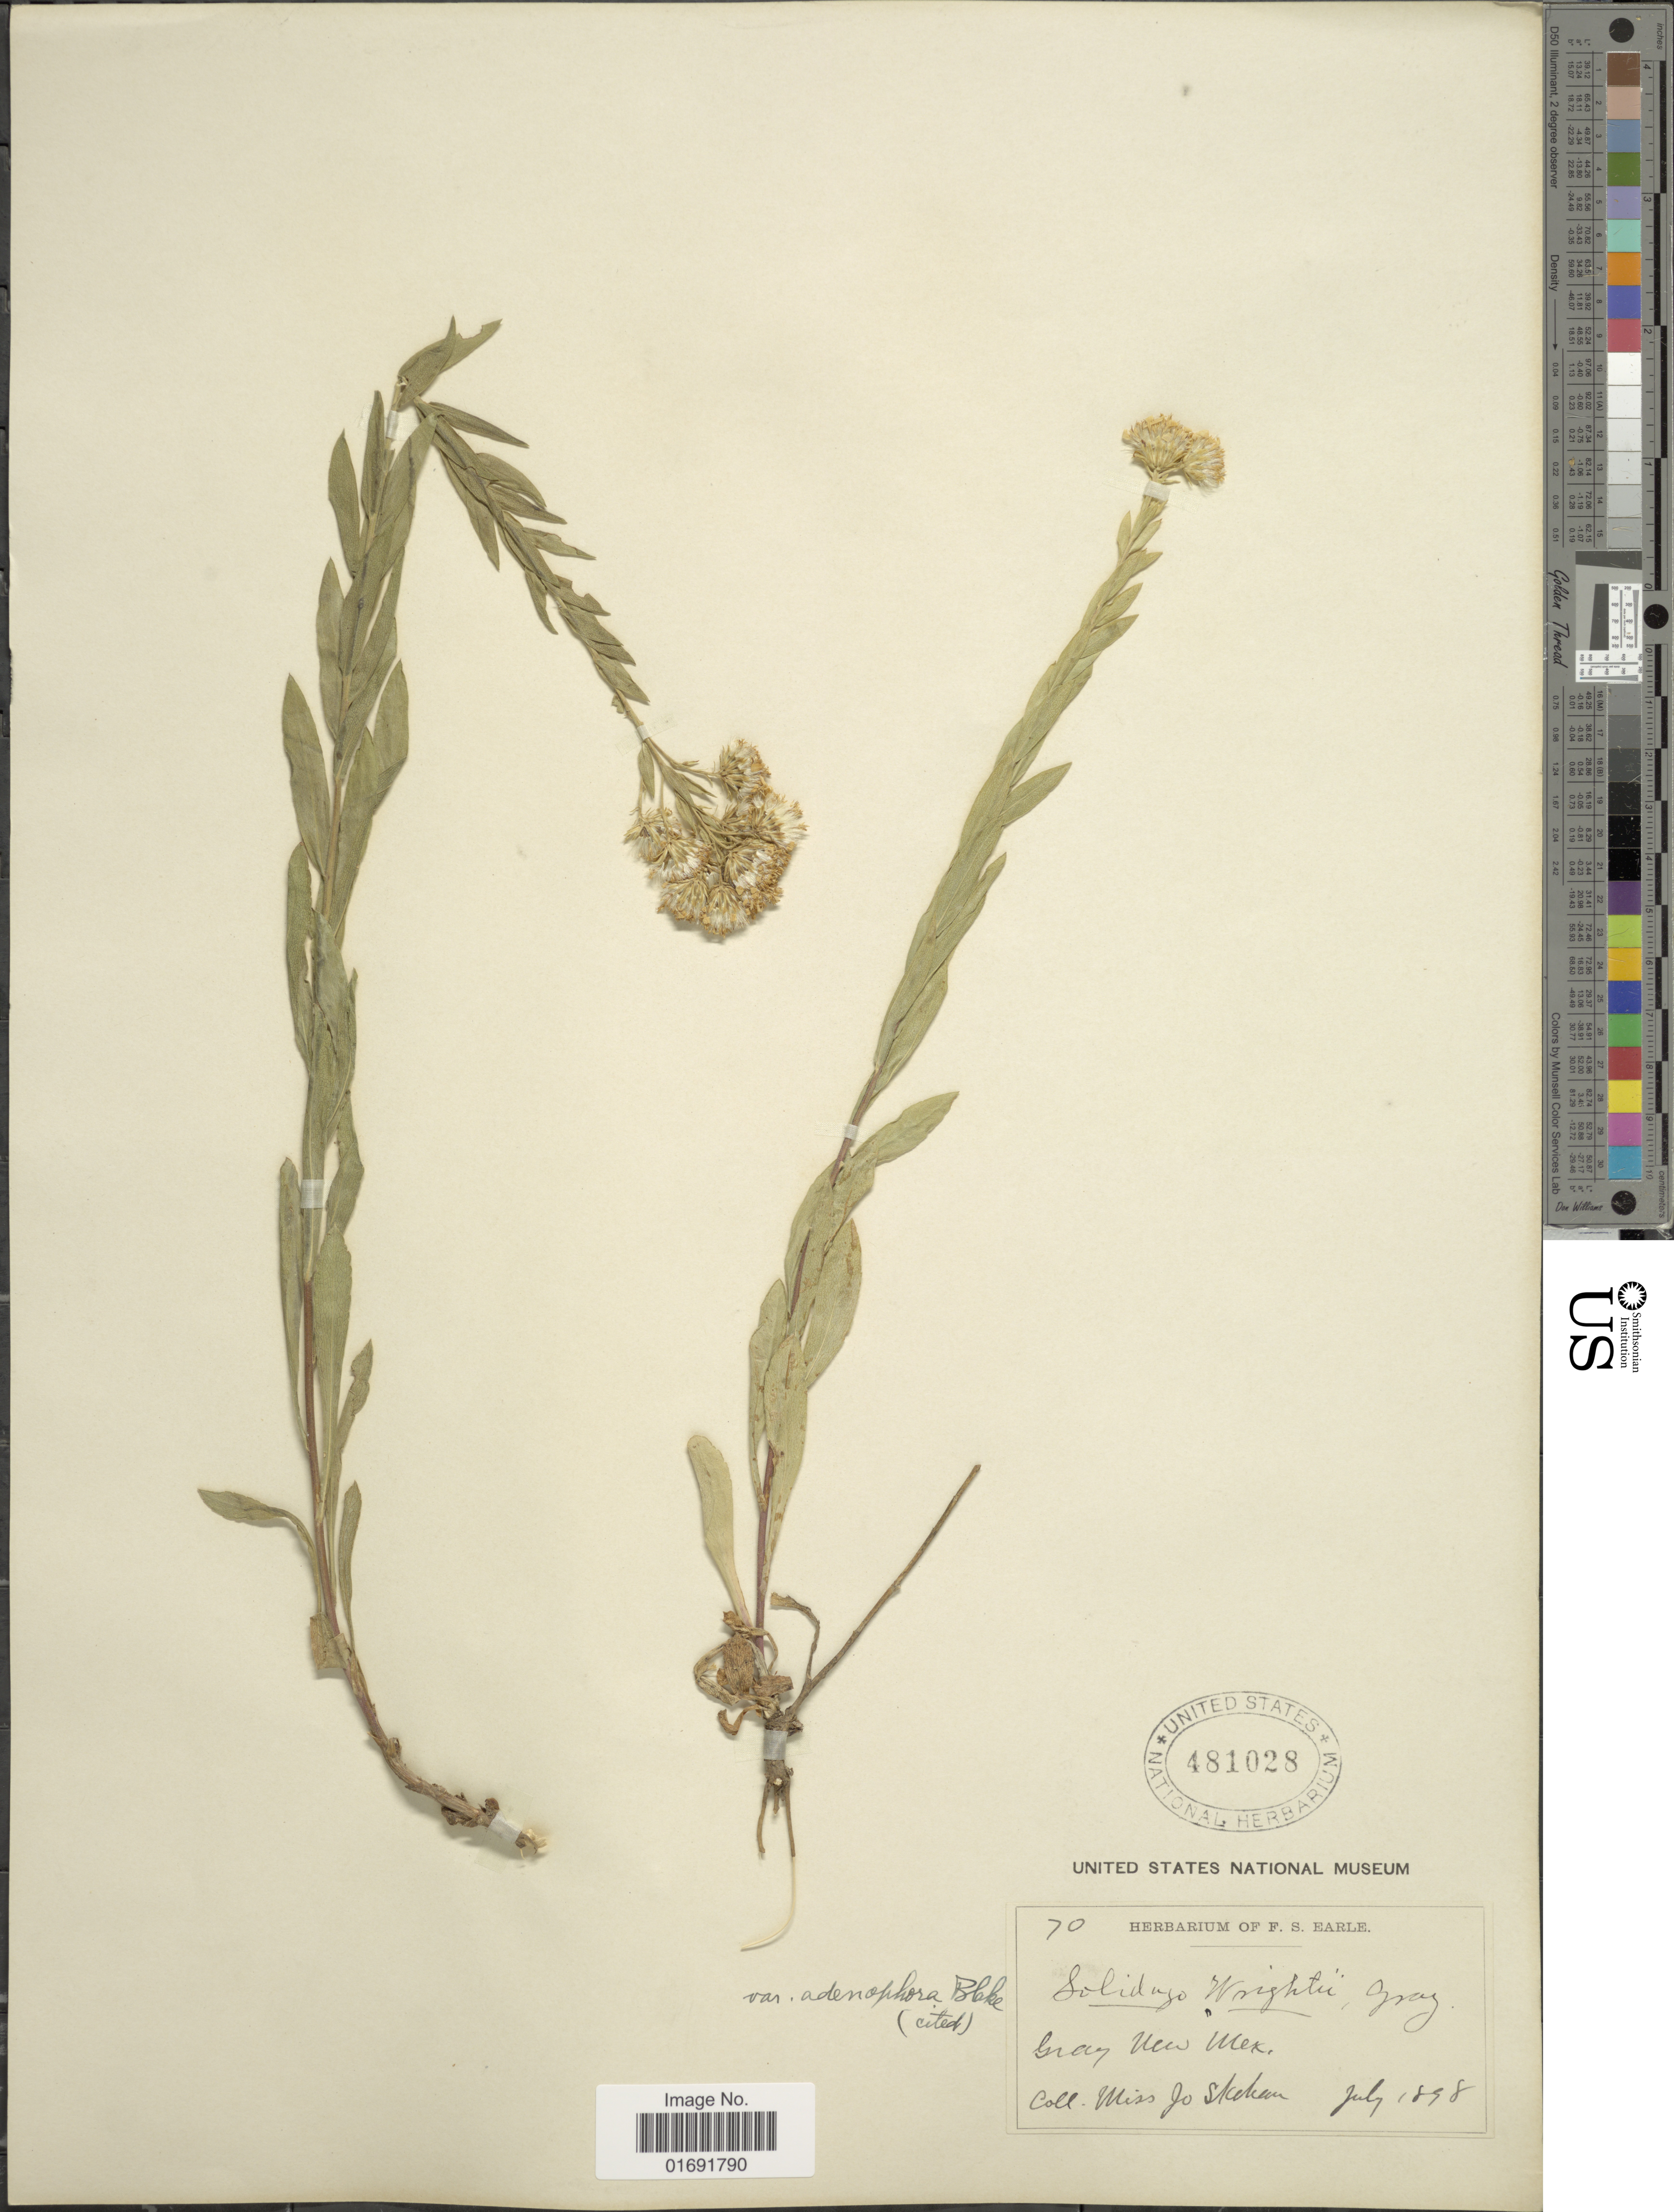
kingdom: Plantae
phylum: Tracheophyta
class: Magnoliopsida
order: Asterales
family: Asteraceae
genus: Solidago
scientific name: Solidago wrightii var. adenophora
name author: S.F. Blake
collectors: J. Skehan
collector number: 70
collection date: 1898-07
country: United States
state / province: New Mexico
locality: Gray, New Mex.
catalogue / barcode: US 481028